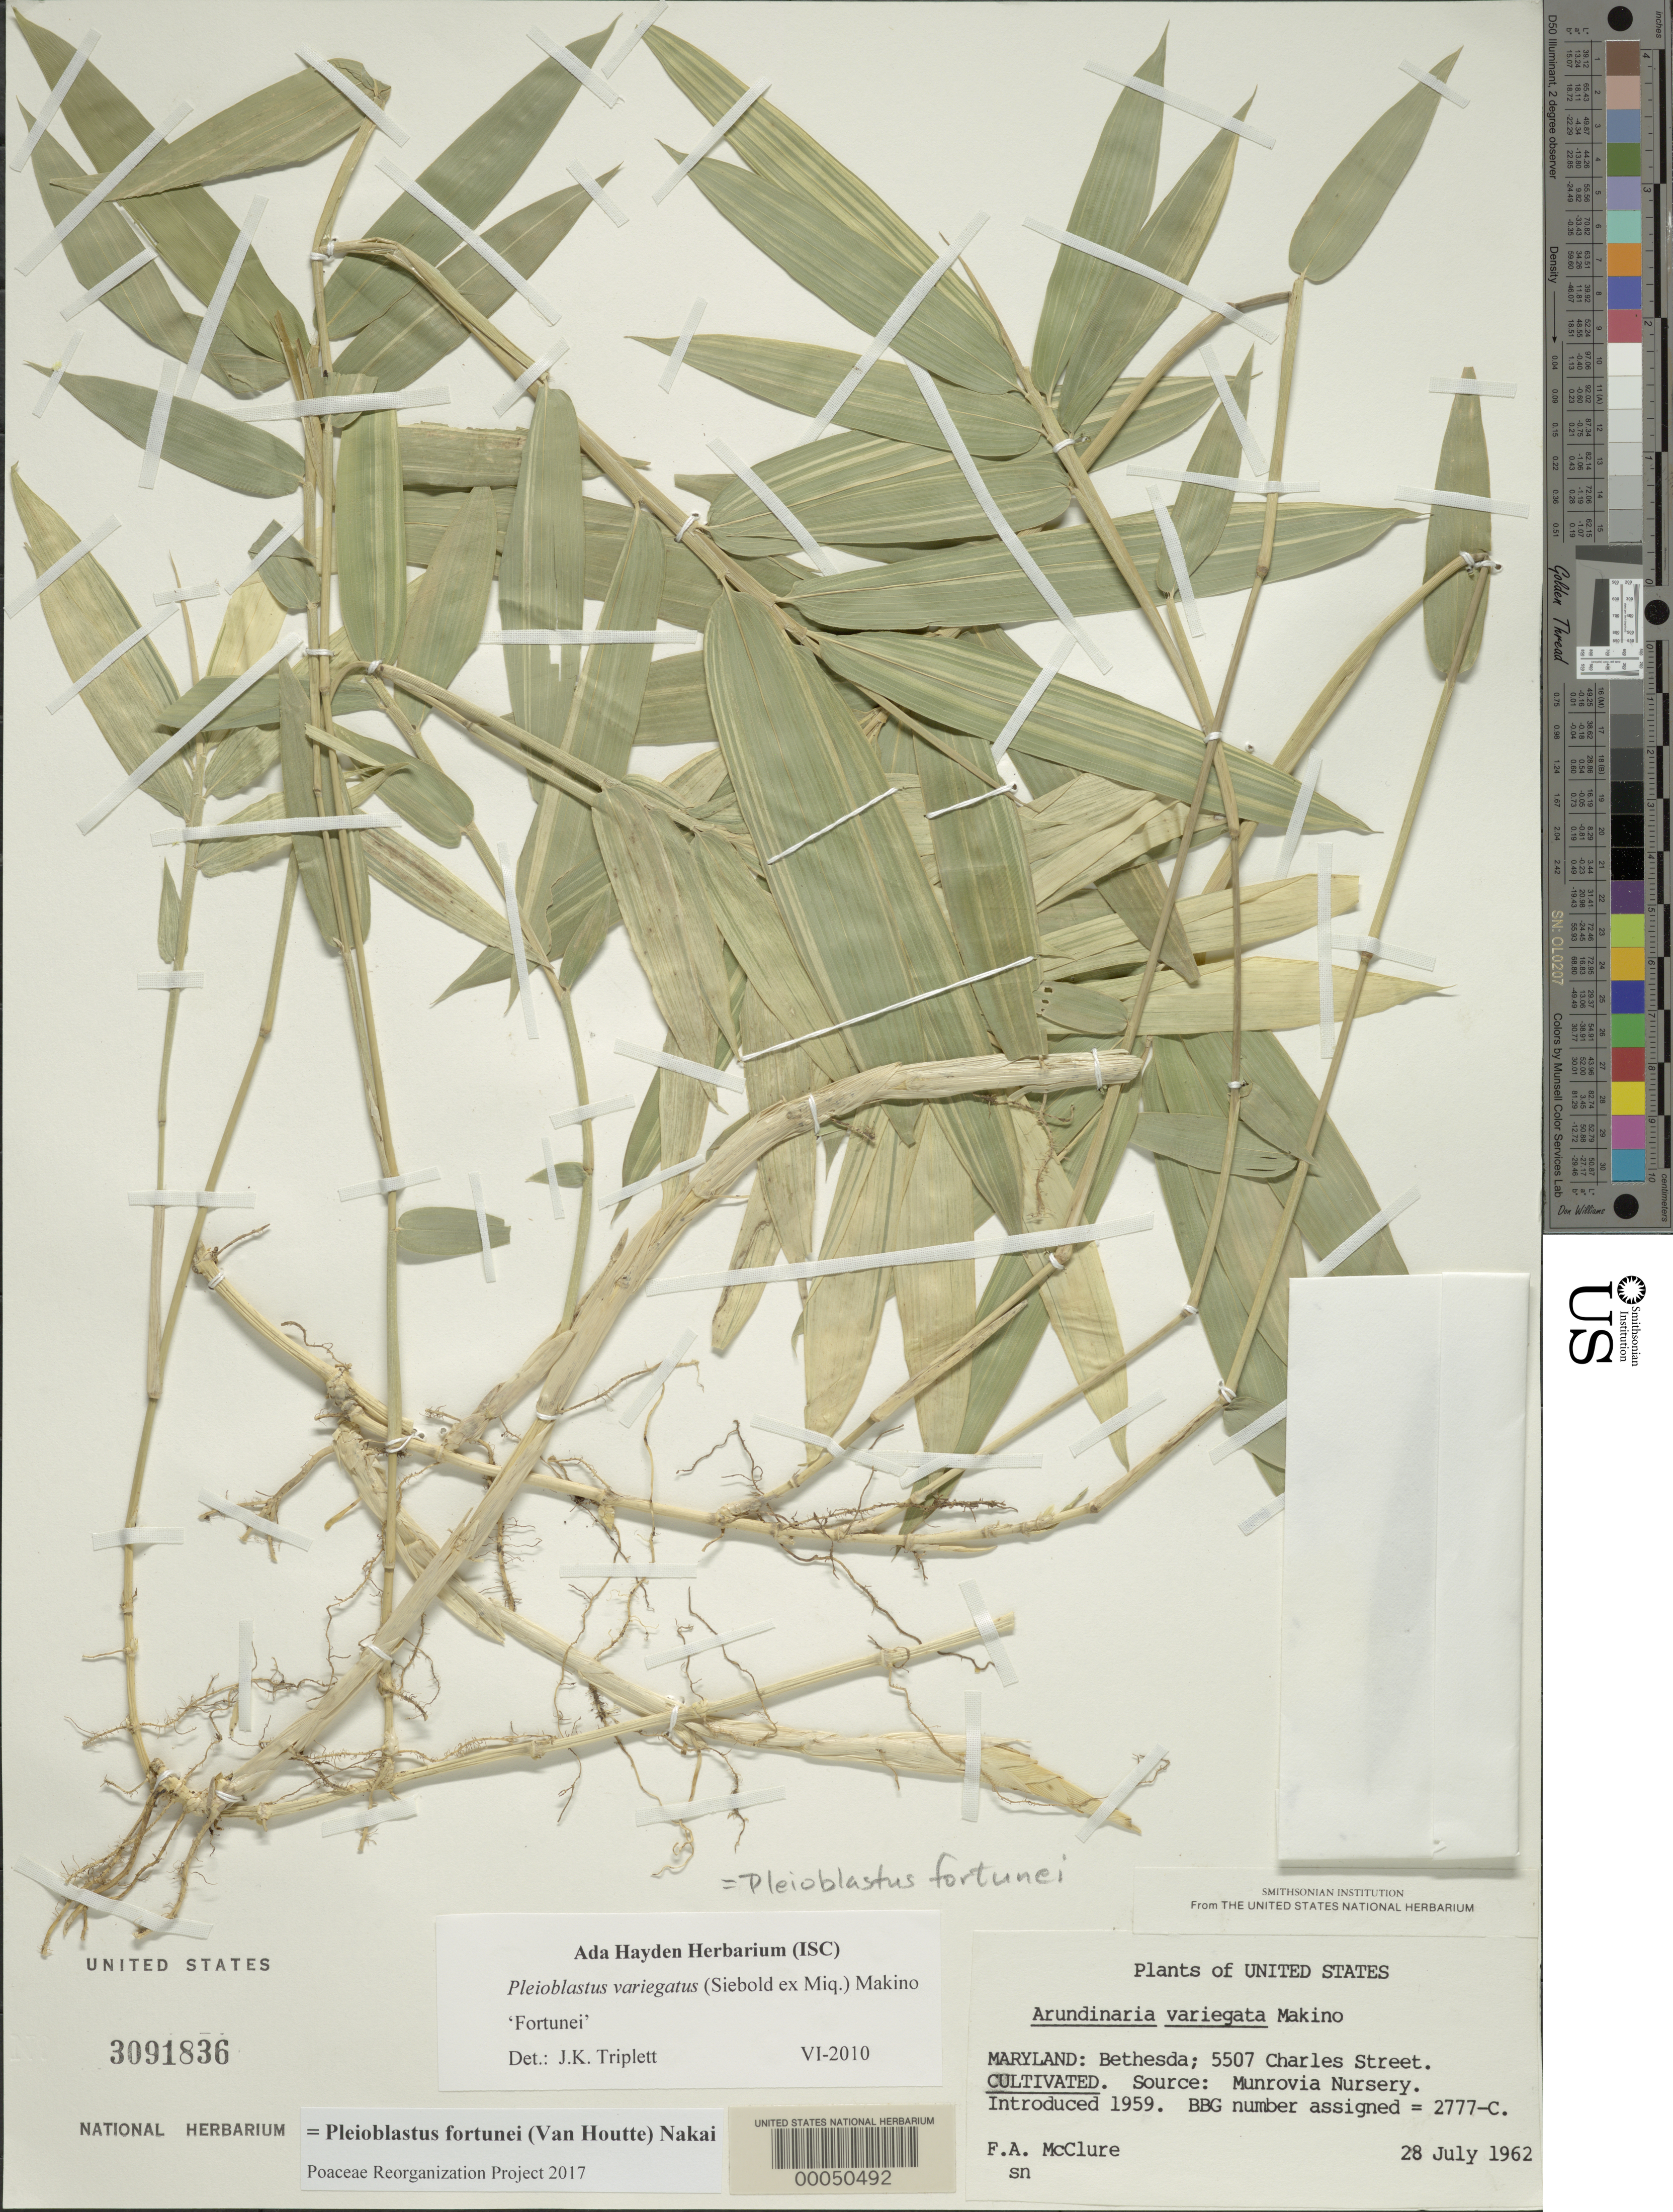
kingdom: Plantae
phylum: Tracheophyta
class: Liliopsida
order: Poales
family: Poaceae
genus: Pleioblastus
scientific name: Pleioblastus fortunei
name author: (Van Houtte) Nakai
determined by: Poaceae Reorganization Project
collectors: F. A. McClure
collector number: BBG 2777-C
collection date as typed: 28 Jul 1962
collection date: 1962-07-28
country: United States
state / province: Maryland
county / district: Montgomery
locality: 5507 Charles Street, Bethesda (McClure's garden)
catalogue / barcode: US 3091836